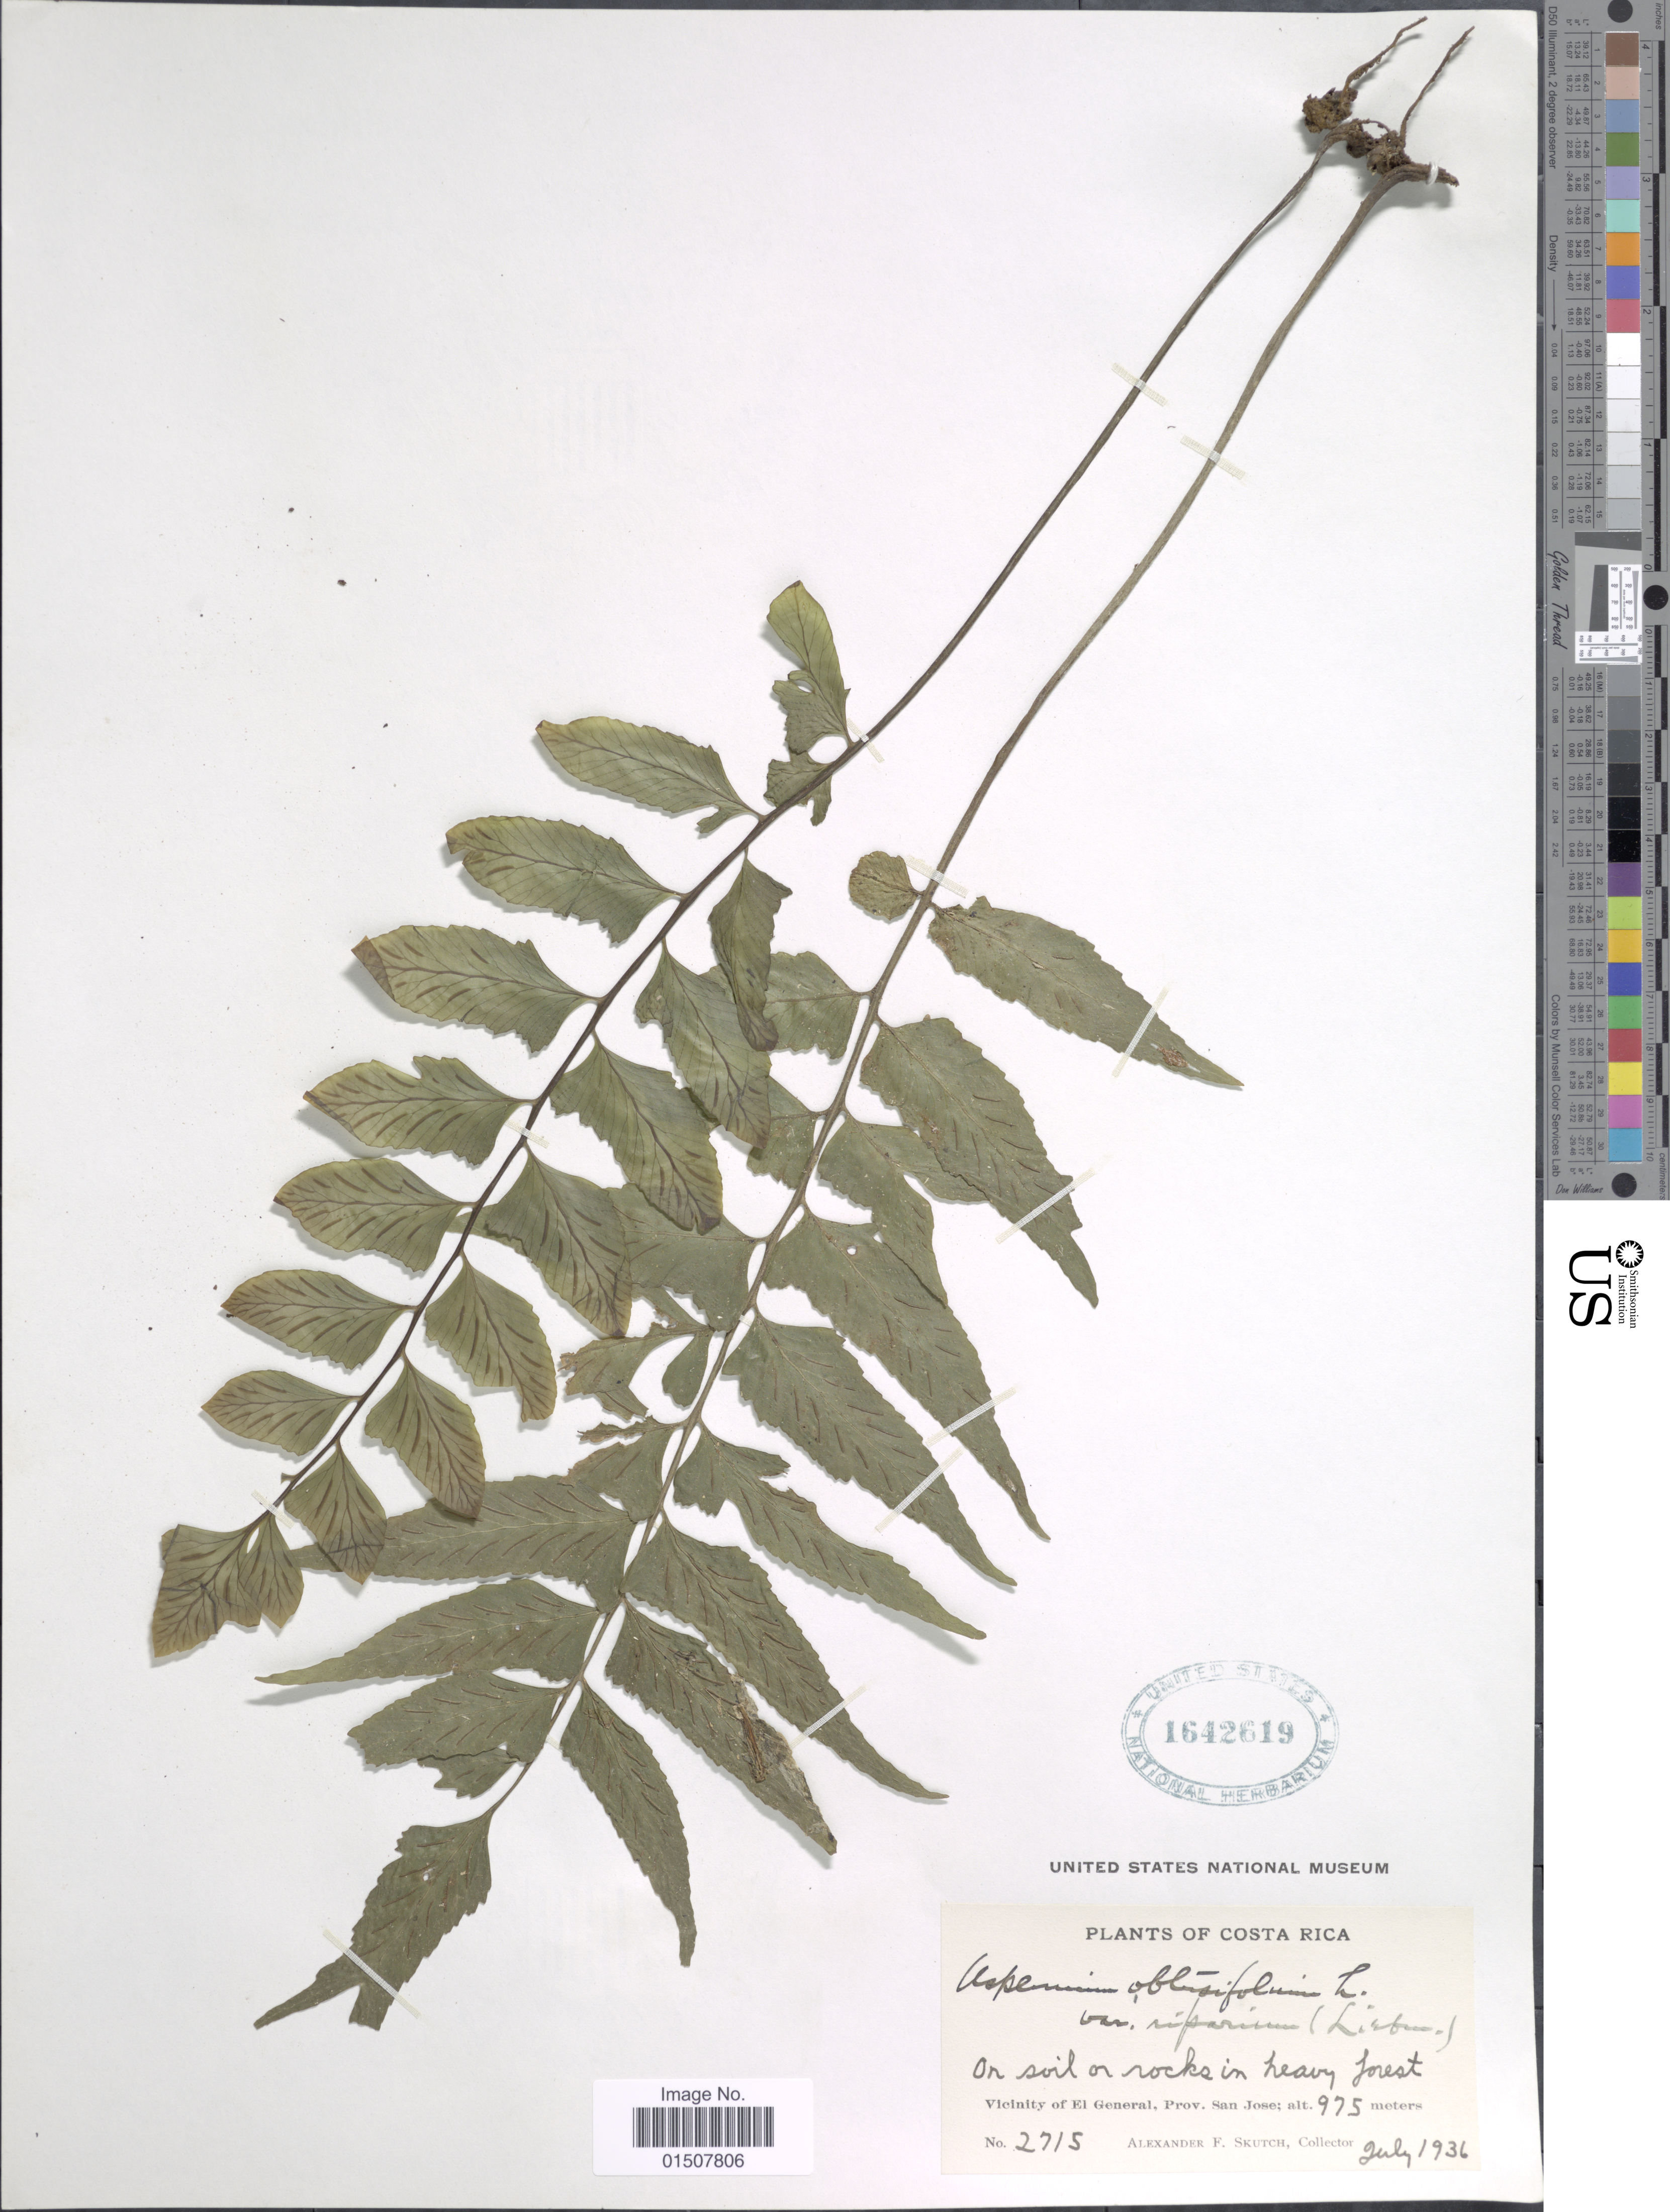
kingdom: Plantae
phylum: Tracheophyta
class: Polypodiopsida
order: Polypodiales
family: Aspleniaceae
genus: Asplenium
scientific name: Asplenium riparium Brack., nom. illeg.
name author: Brack. in Wilkes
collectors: A. F. Skutch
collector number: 2715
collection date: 1936-07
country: Costa Rica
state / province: San José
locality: Vicinity of El General. Prov. San Jose.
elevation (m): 975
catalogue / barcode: US 1642619